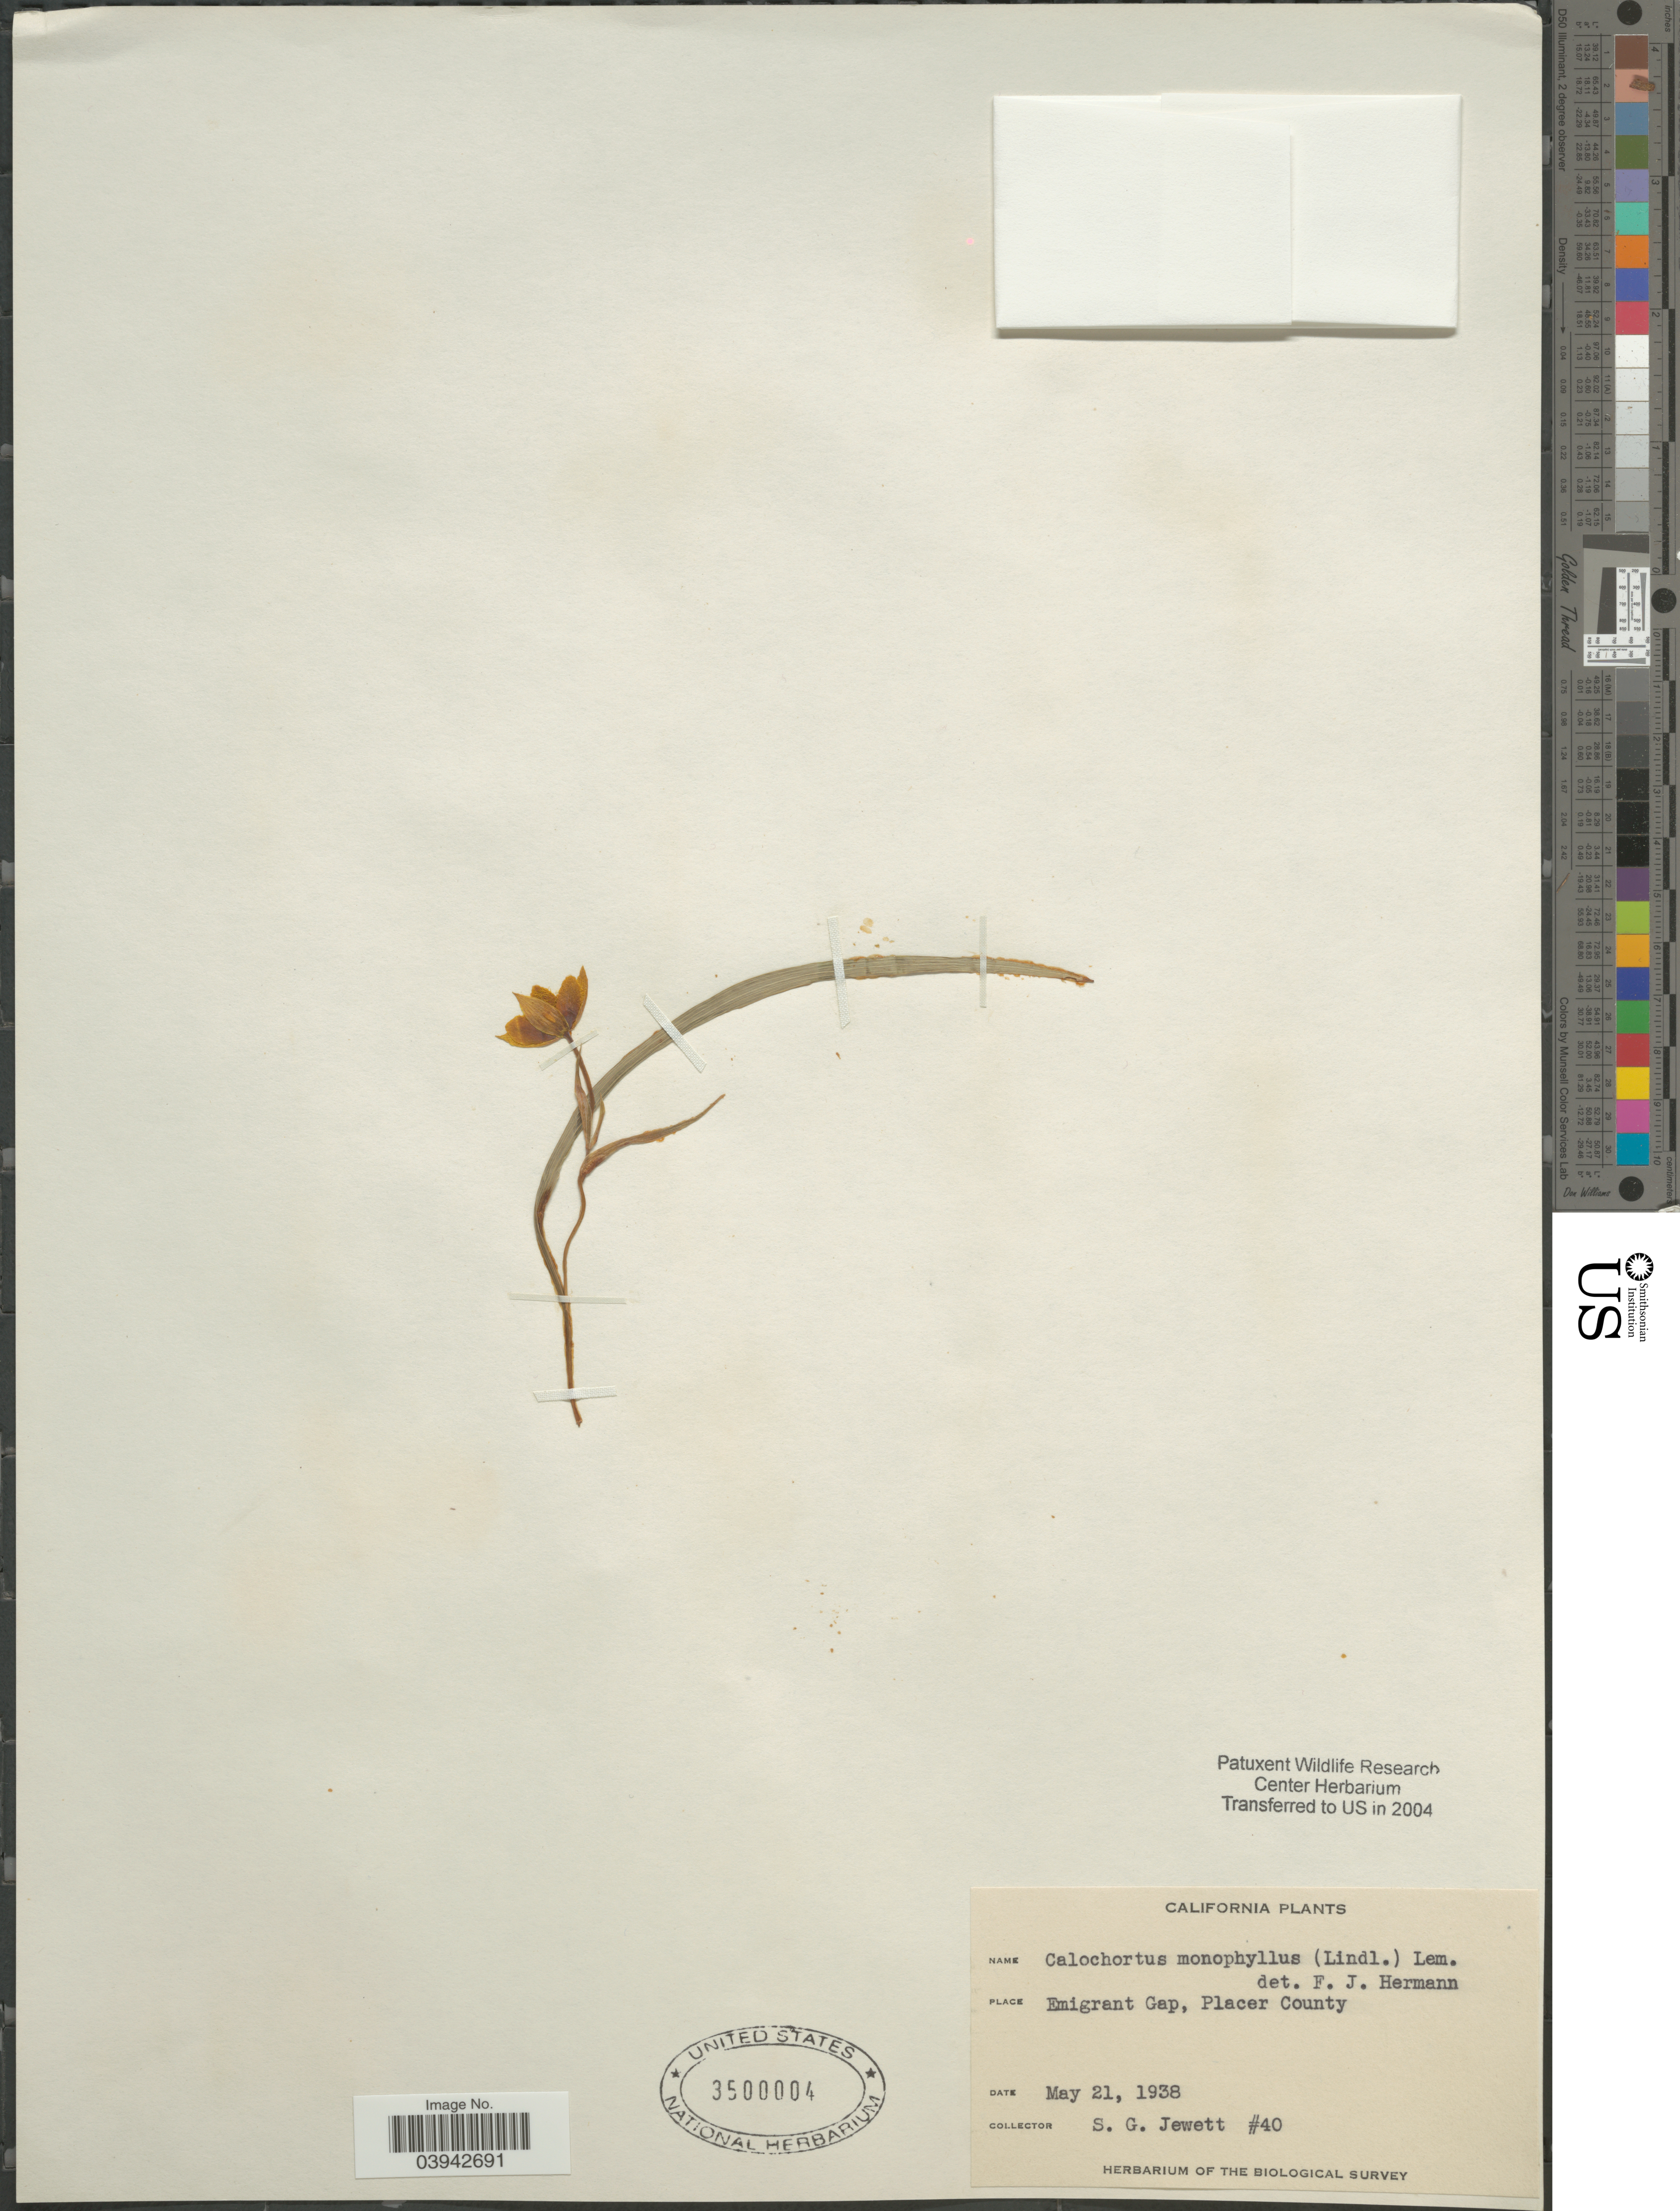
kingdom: Plantae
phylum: Tracheophyta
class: Liliopsida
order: Liliales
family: Liliaceae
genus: Calochortus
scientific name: Calochortus monophyllus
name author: (Lindl.) Lem.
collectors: S. Jewett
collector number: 40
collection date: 1938-05-21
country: United States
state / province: California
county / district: Placer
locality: Emigrant Gap, Placer County.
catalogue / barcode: US 3500004